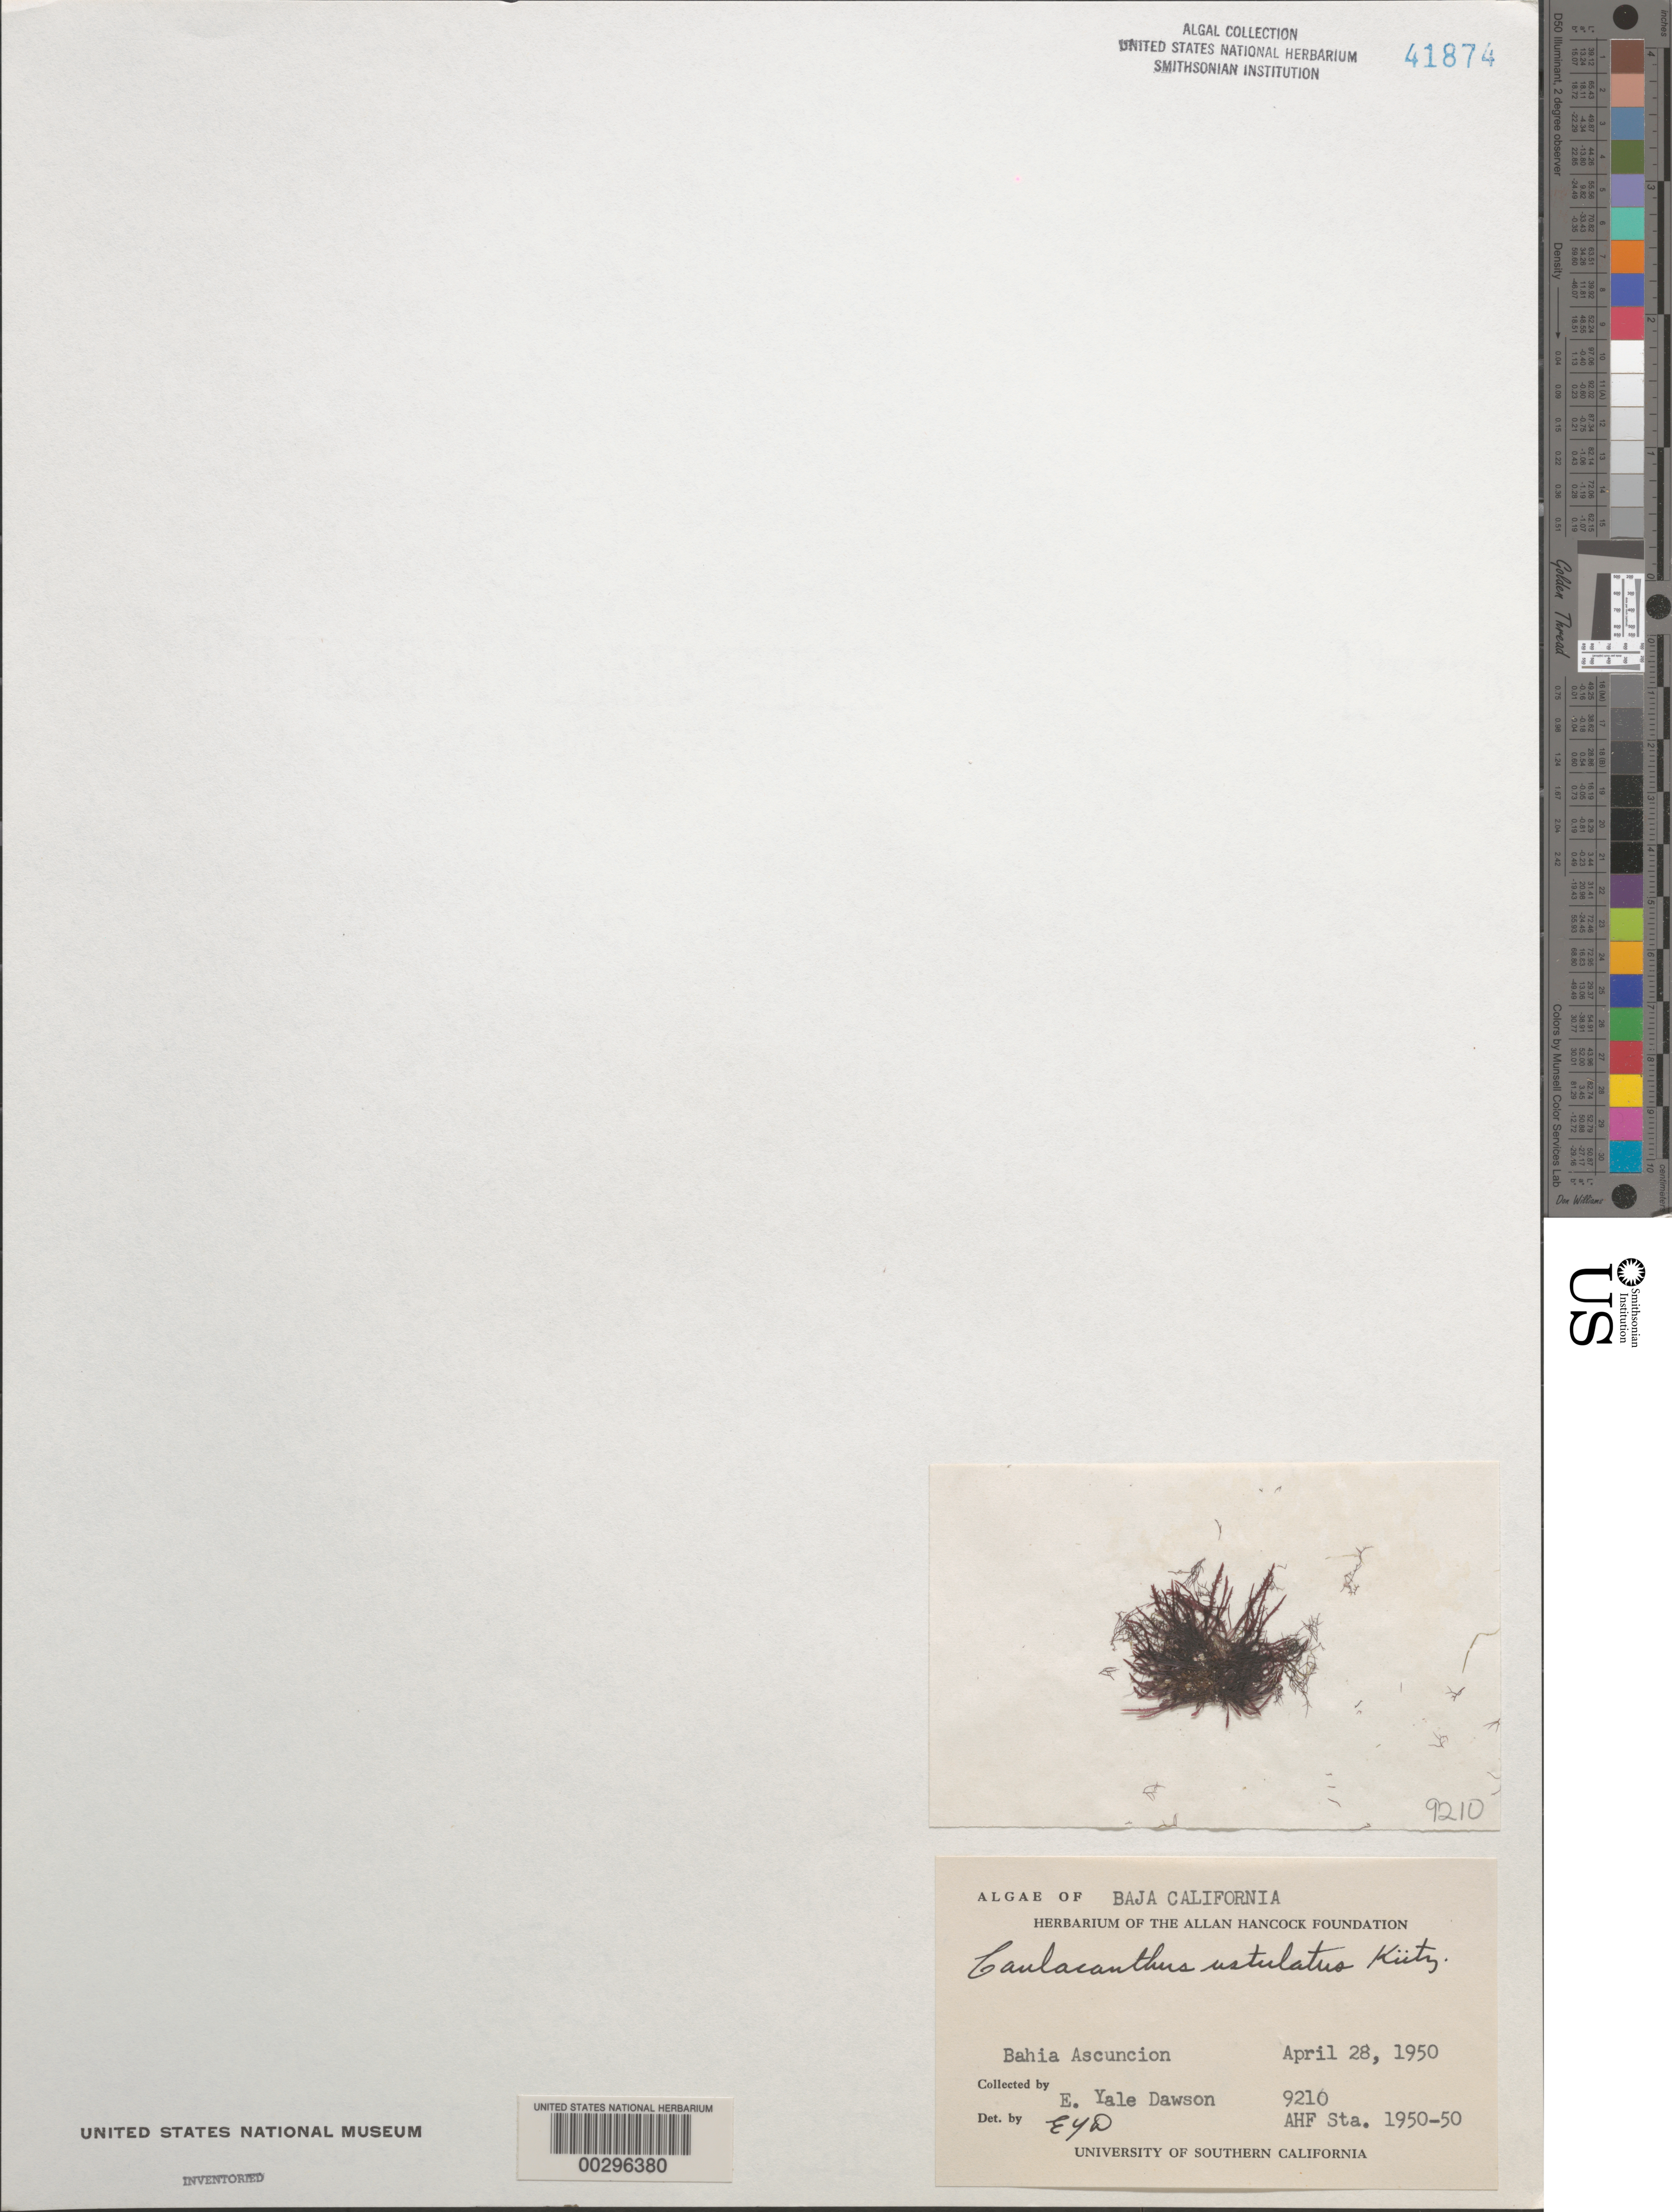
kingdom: Plantae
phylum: Rhodophyta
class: Florideophyceae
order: Gigartinales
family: Caulacanthaceae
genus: Caulacanthus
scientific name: Caulacanthus ustulatus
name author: (Mert. ex Turner) Kütz.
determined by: Dawson, E. Y.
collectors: E. Y. Dawson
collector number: EYD 9210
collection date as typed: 28 Apr 1950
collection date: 1950-04-28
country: Mexico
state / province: Baja California Sur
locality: Bahia Asuncion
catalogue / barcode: US 41874